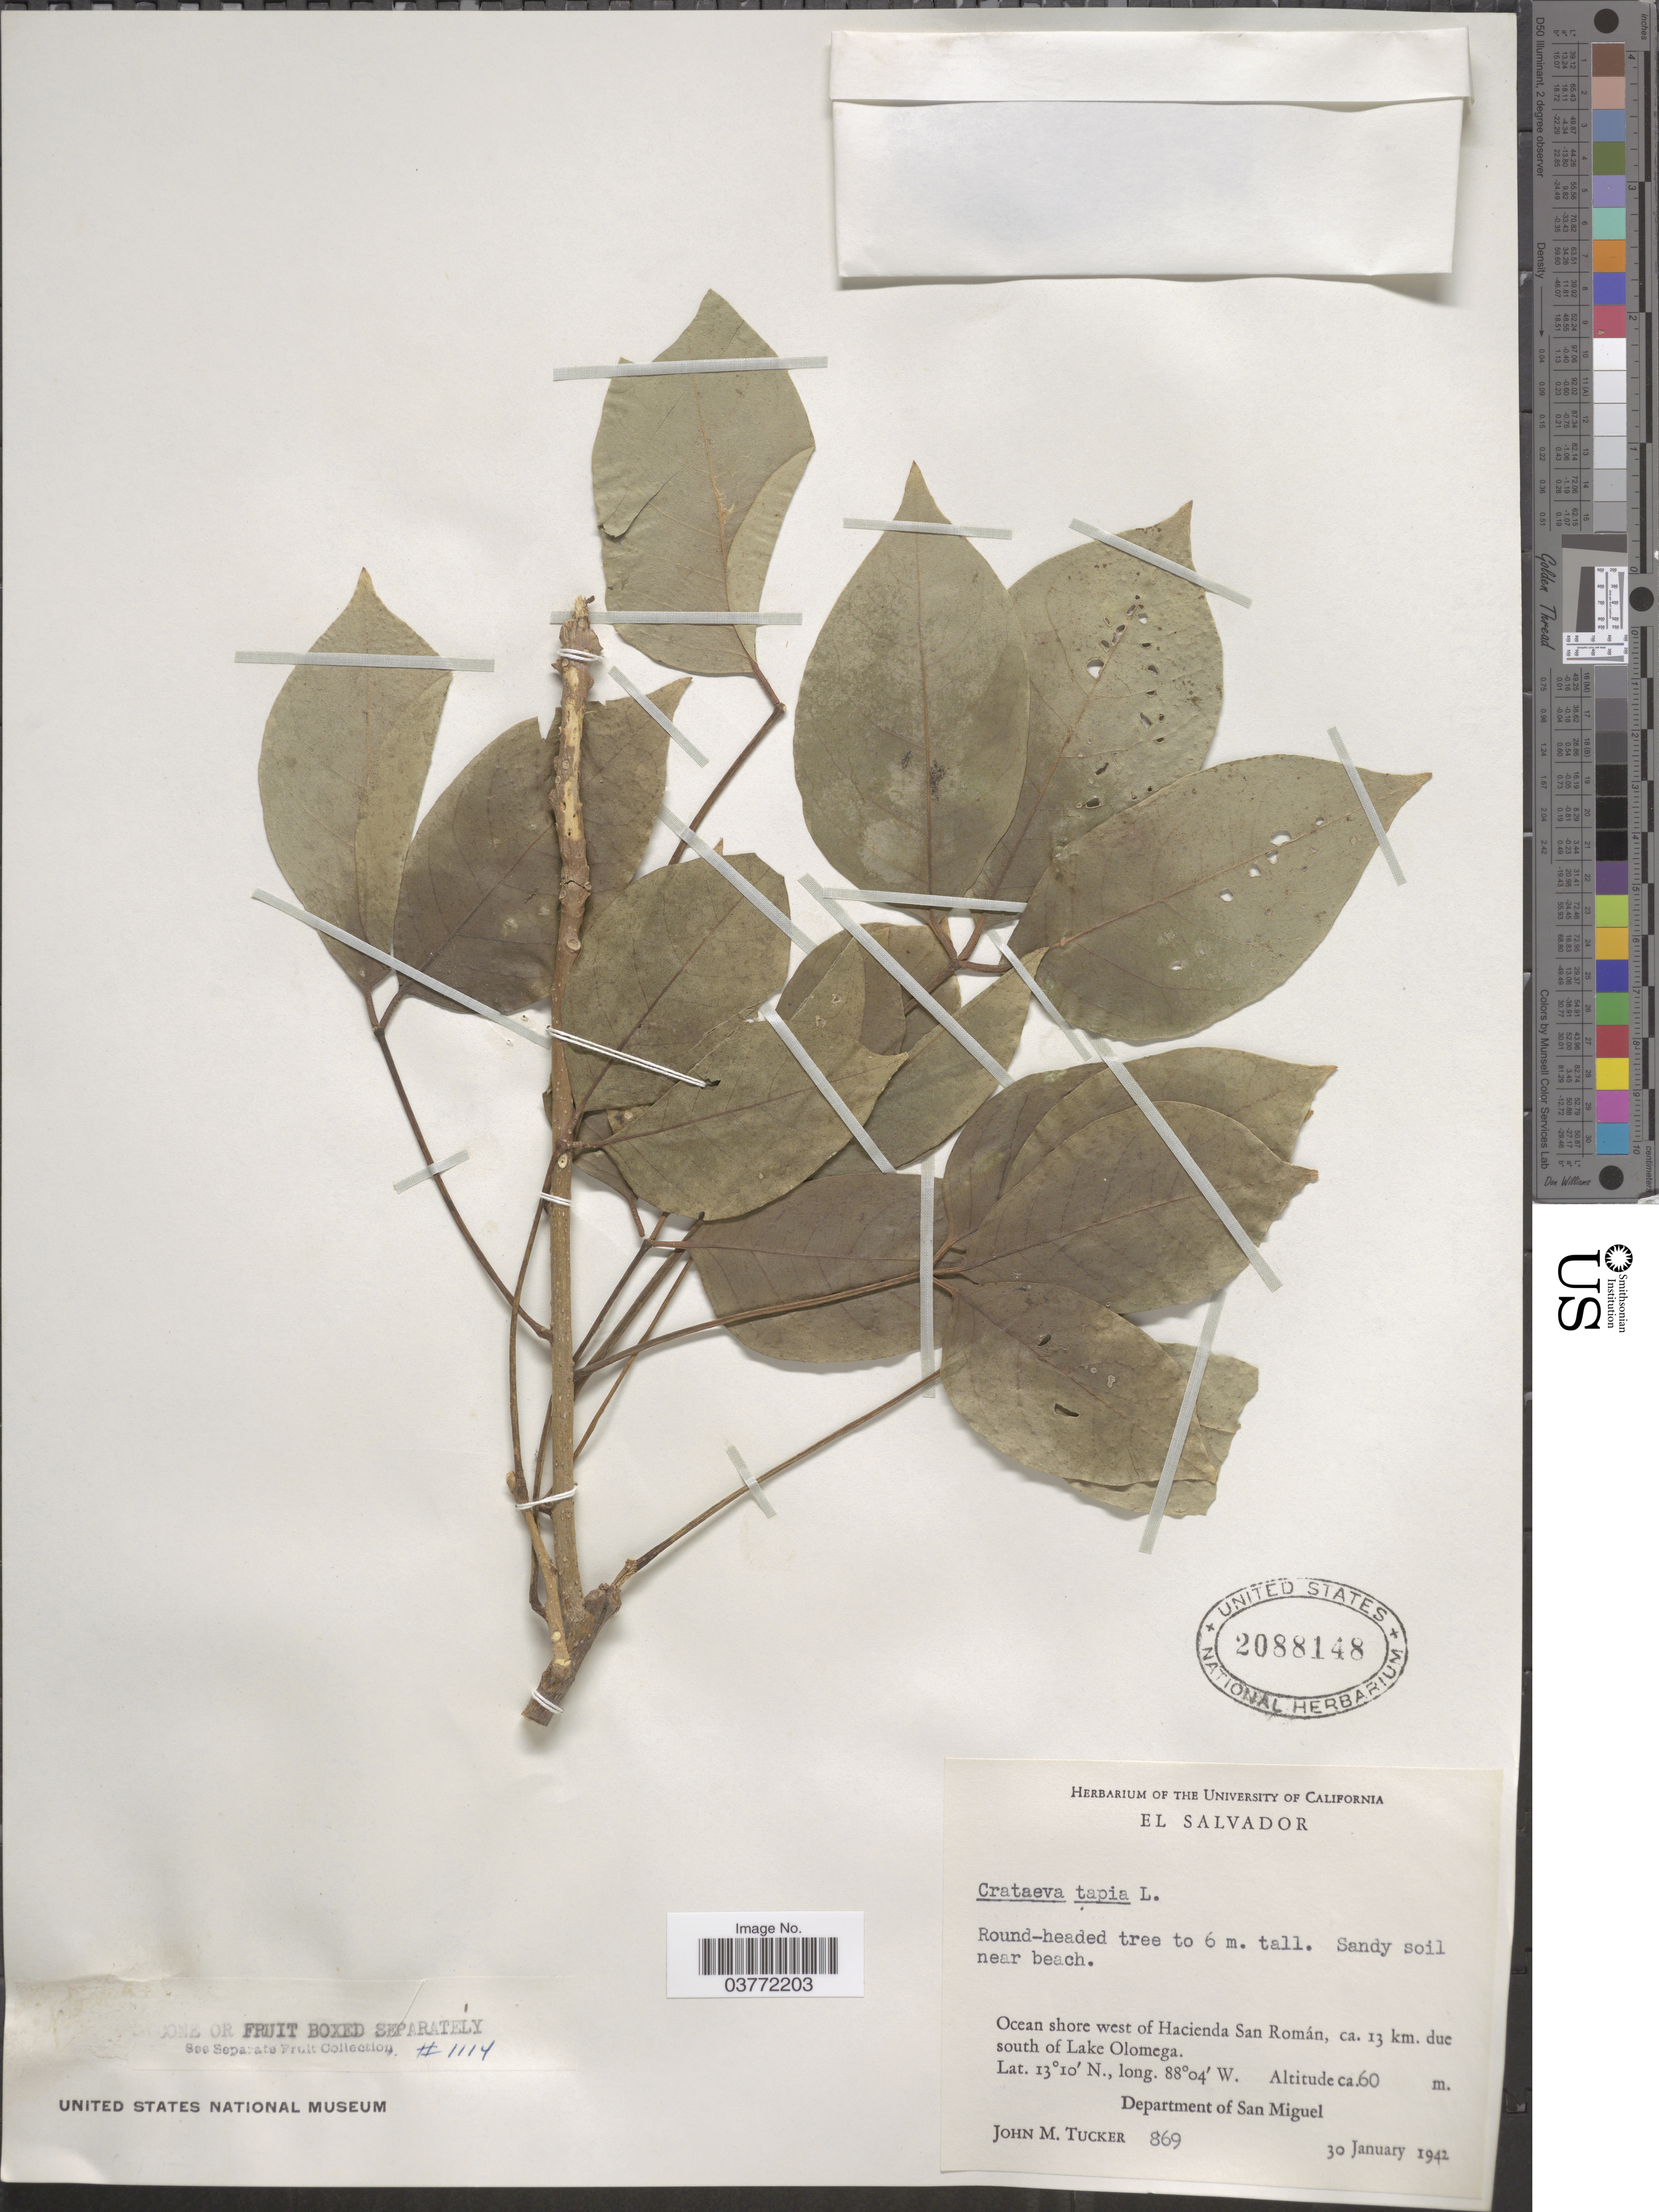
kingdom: Plantae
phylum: Tracheophyta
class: Magnoliopsida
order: Brassicales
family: Capparaceae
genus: Crateva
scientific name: Crateva tapia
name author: L.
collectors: J. M. Tucker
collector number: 869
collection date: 1942-01-30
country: El Salvador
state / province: San Miguel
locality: Ocean shore west of Hacienda San Román, ca. 13 km. due south of Lake Olomega. Department of San Miguel.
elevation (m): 60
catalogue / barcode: US 2088148